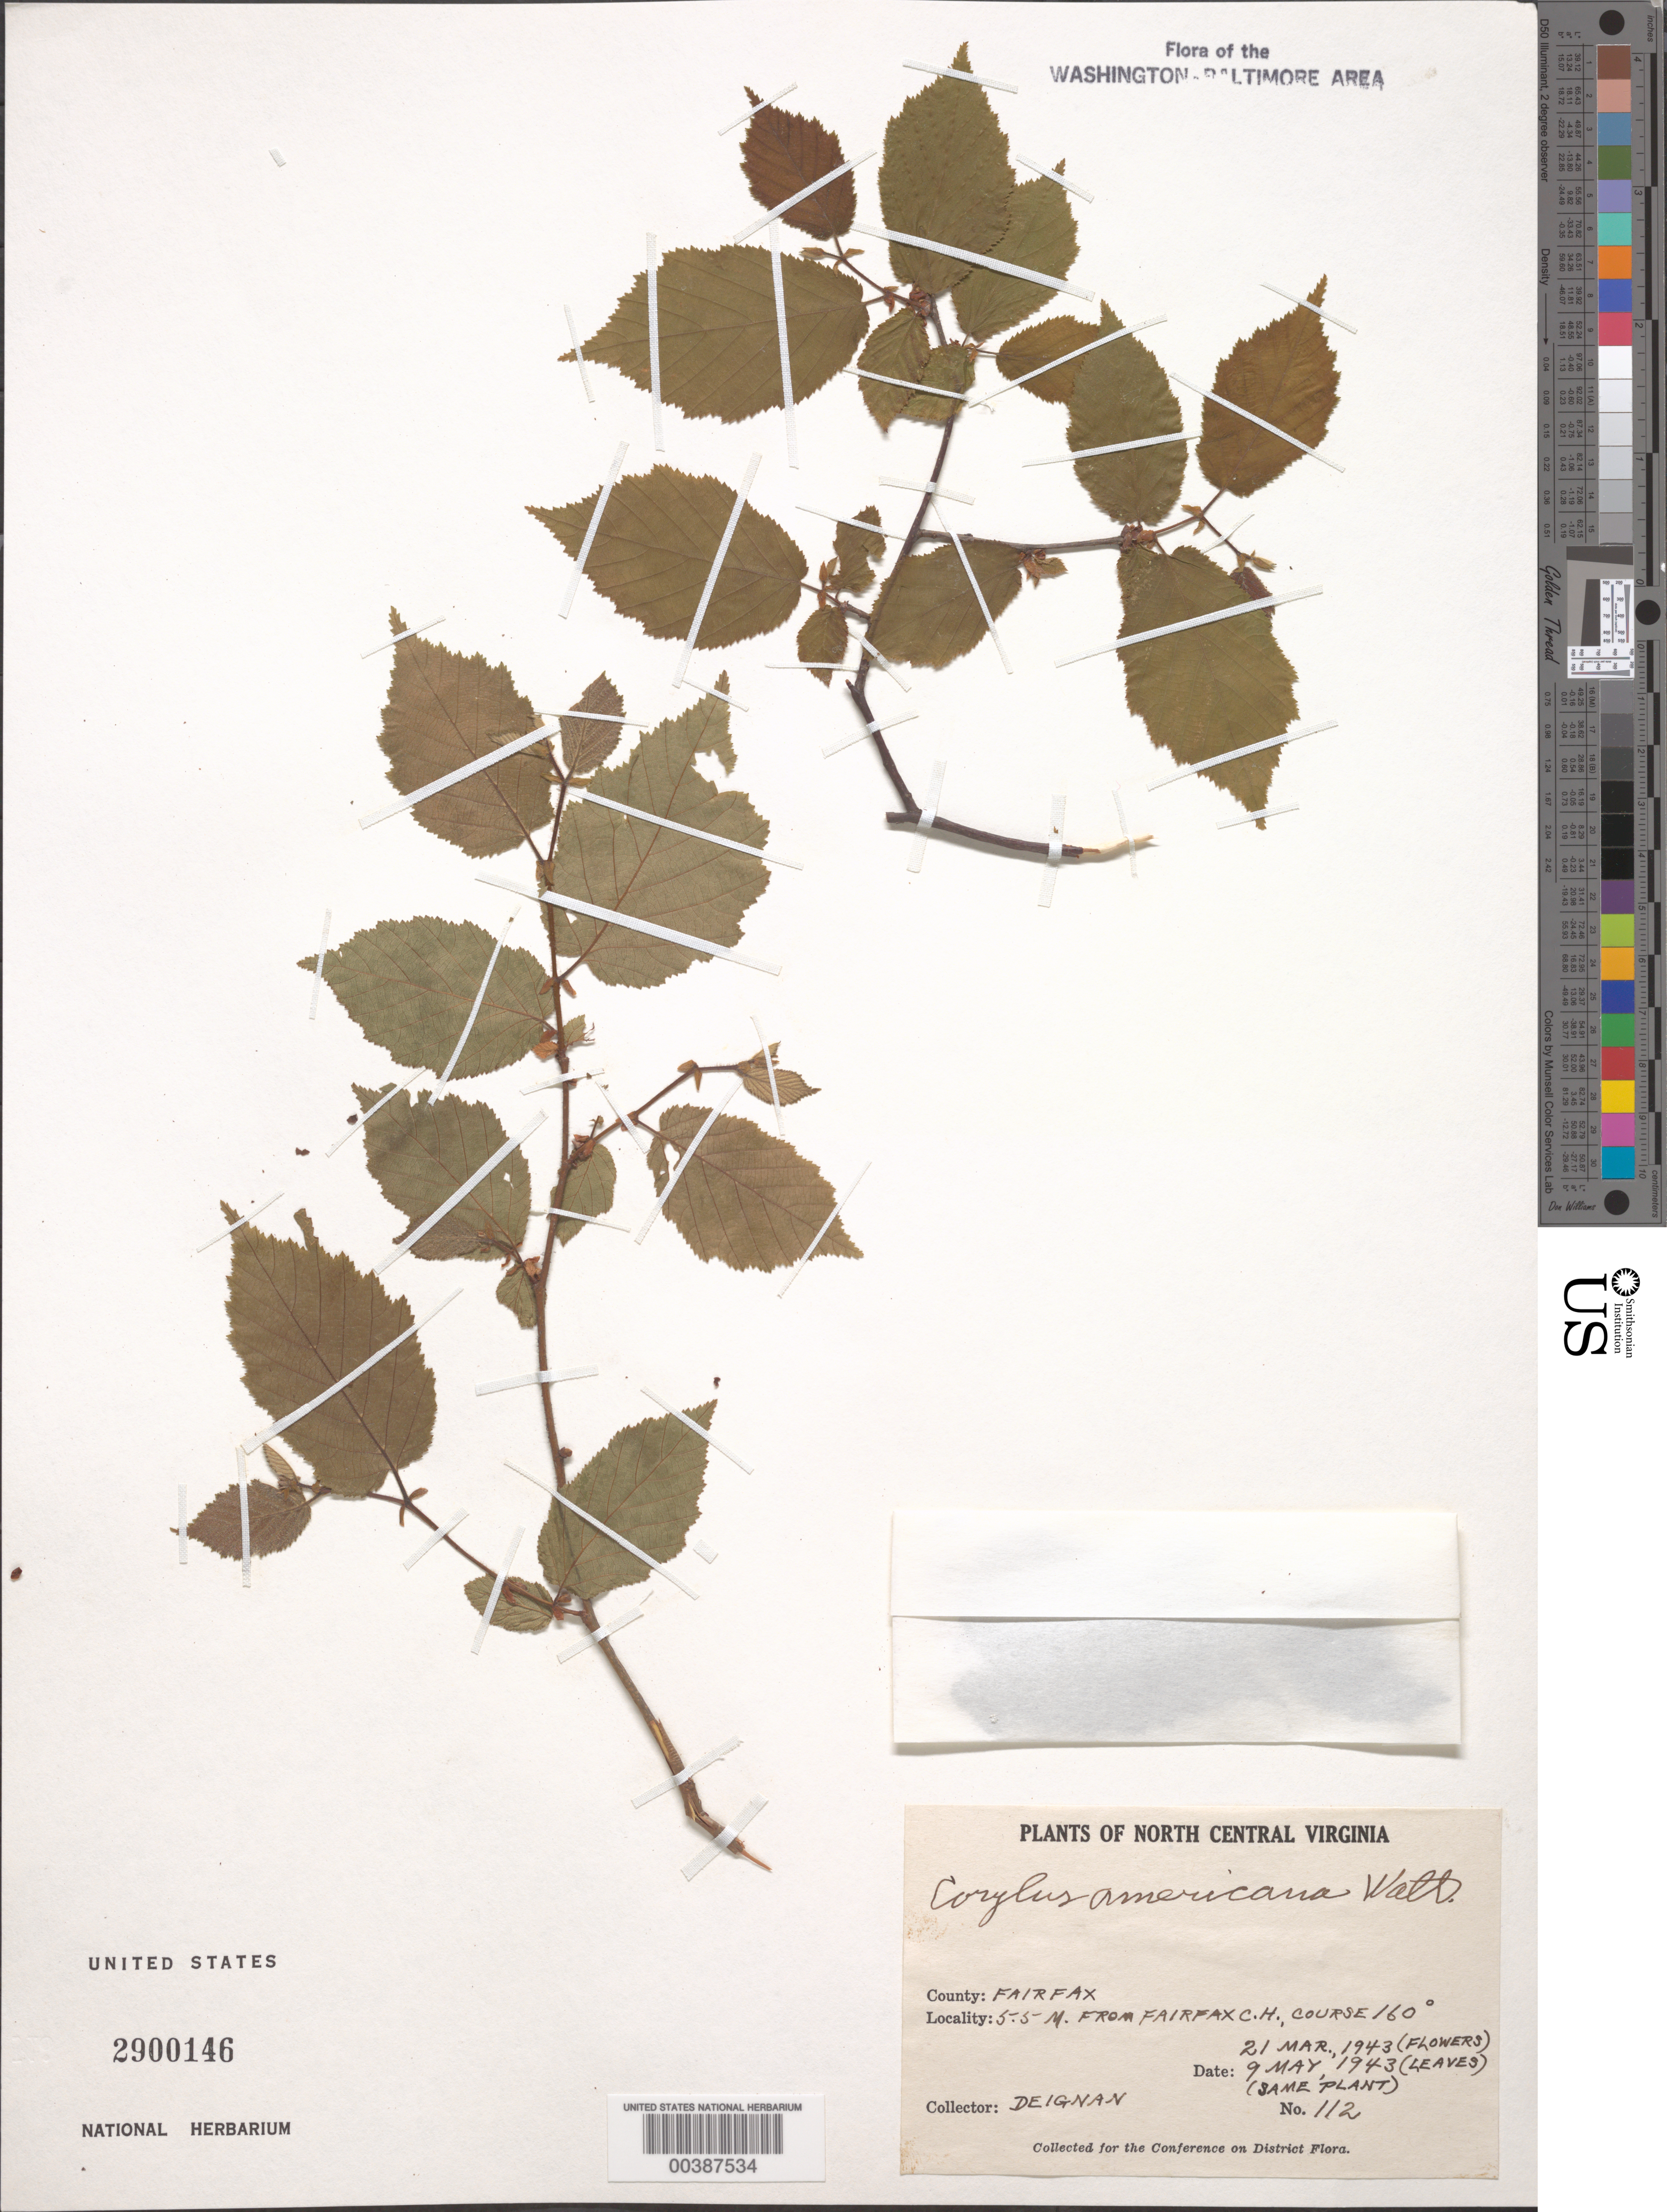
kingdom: Plantae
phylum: Tracheophyta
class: Magnoliopsida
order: Fagales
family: Betulaceae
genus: Corylus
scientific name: Corylus americana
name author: Walter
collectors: H. Deignan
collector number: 112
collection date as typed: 21 Mar 1943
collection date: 1943-03-21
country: United States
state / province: Virginia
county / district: Fairfax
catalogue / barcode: US 2900146